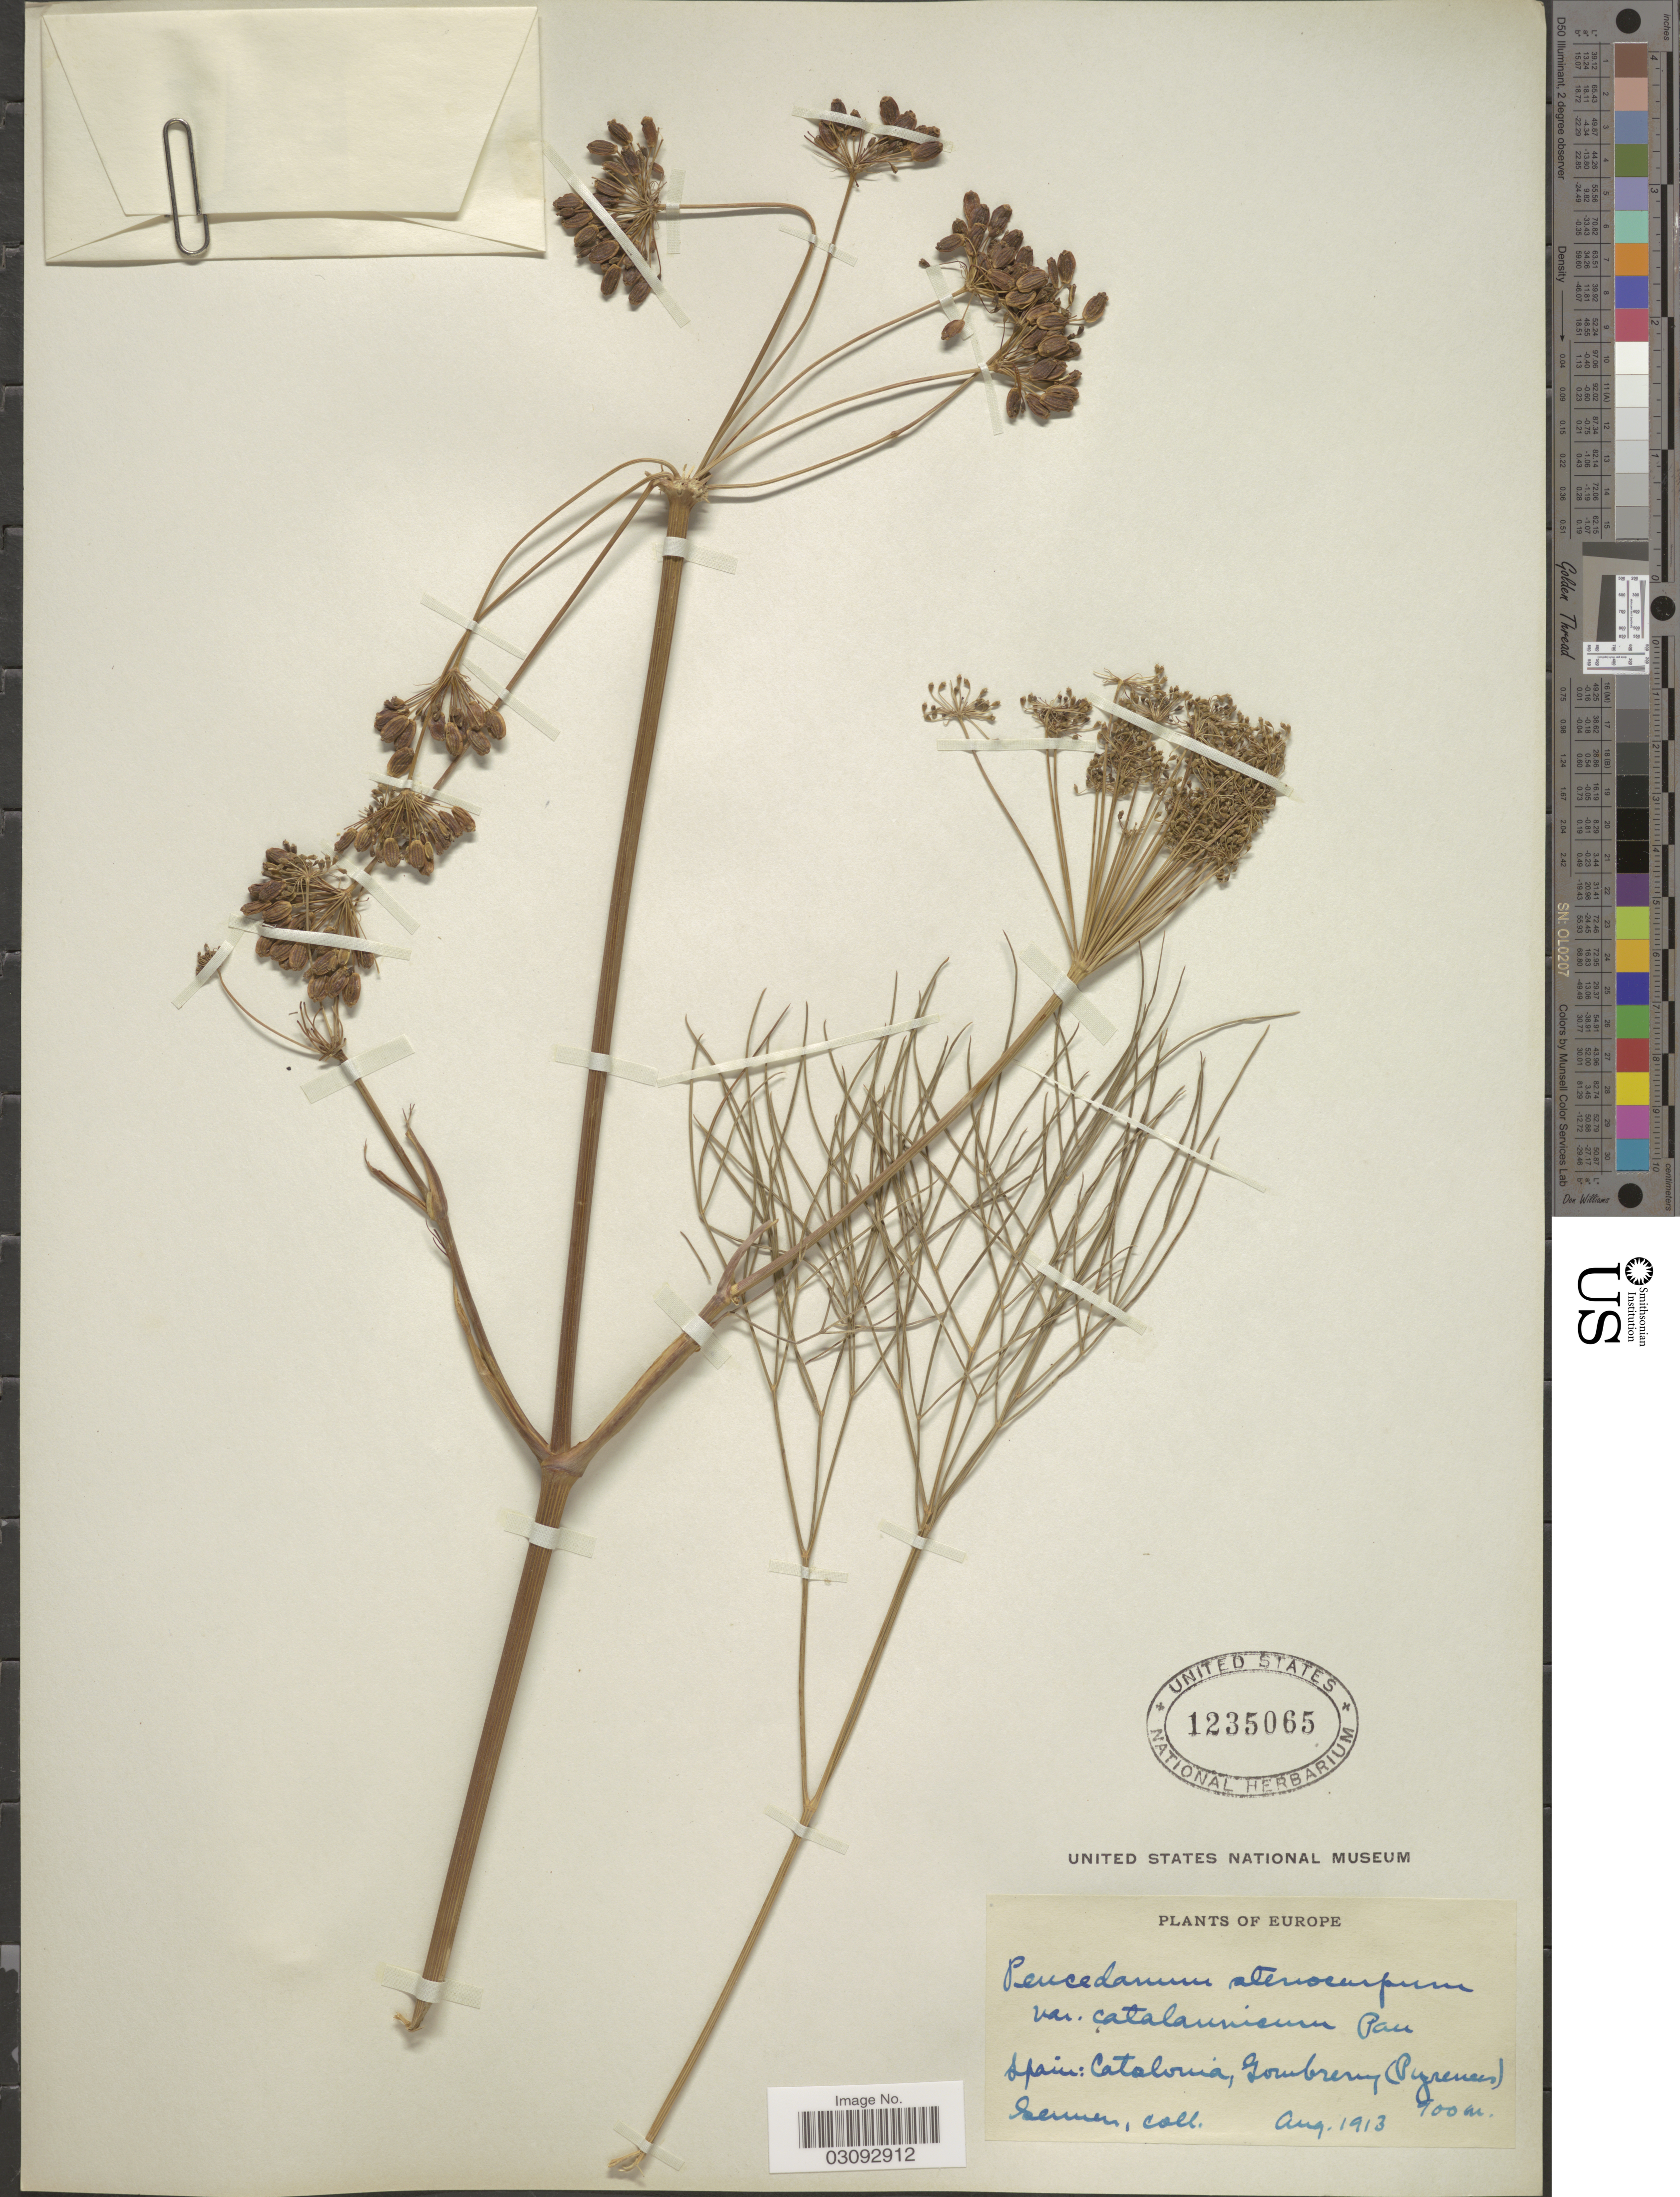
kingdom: Plantae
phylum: Tracheophyta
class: Magnoliopsida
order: Apiales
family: Apiaceae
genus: Peucedanum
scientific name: Peucedanum stenocarpum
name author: Boiss. & Reut.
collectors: E. Sennen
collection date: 1913-08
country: Spain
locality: Catalonia, Gombreny (Pyrenees).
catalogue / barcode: US 1235065